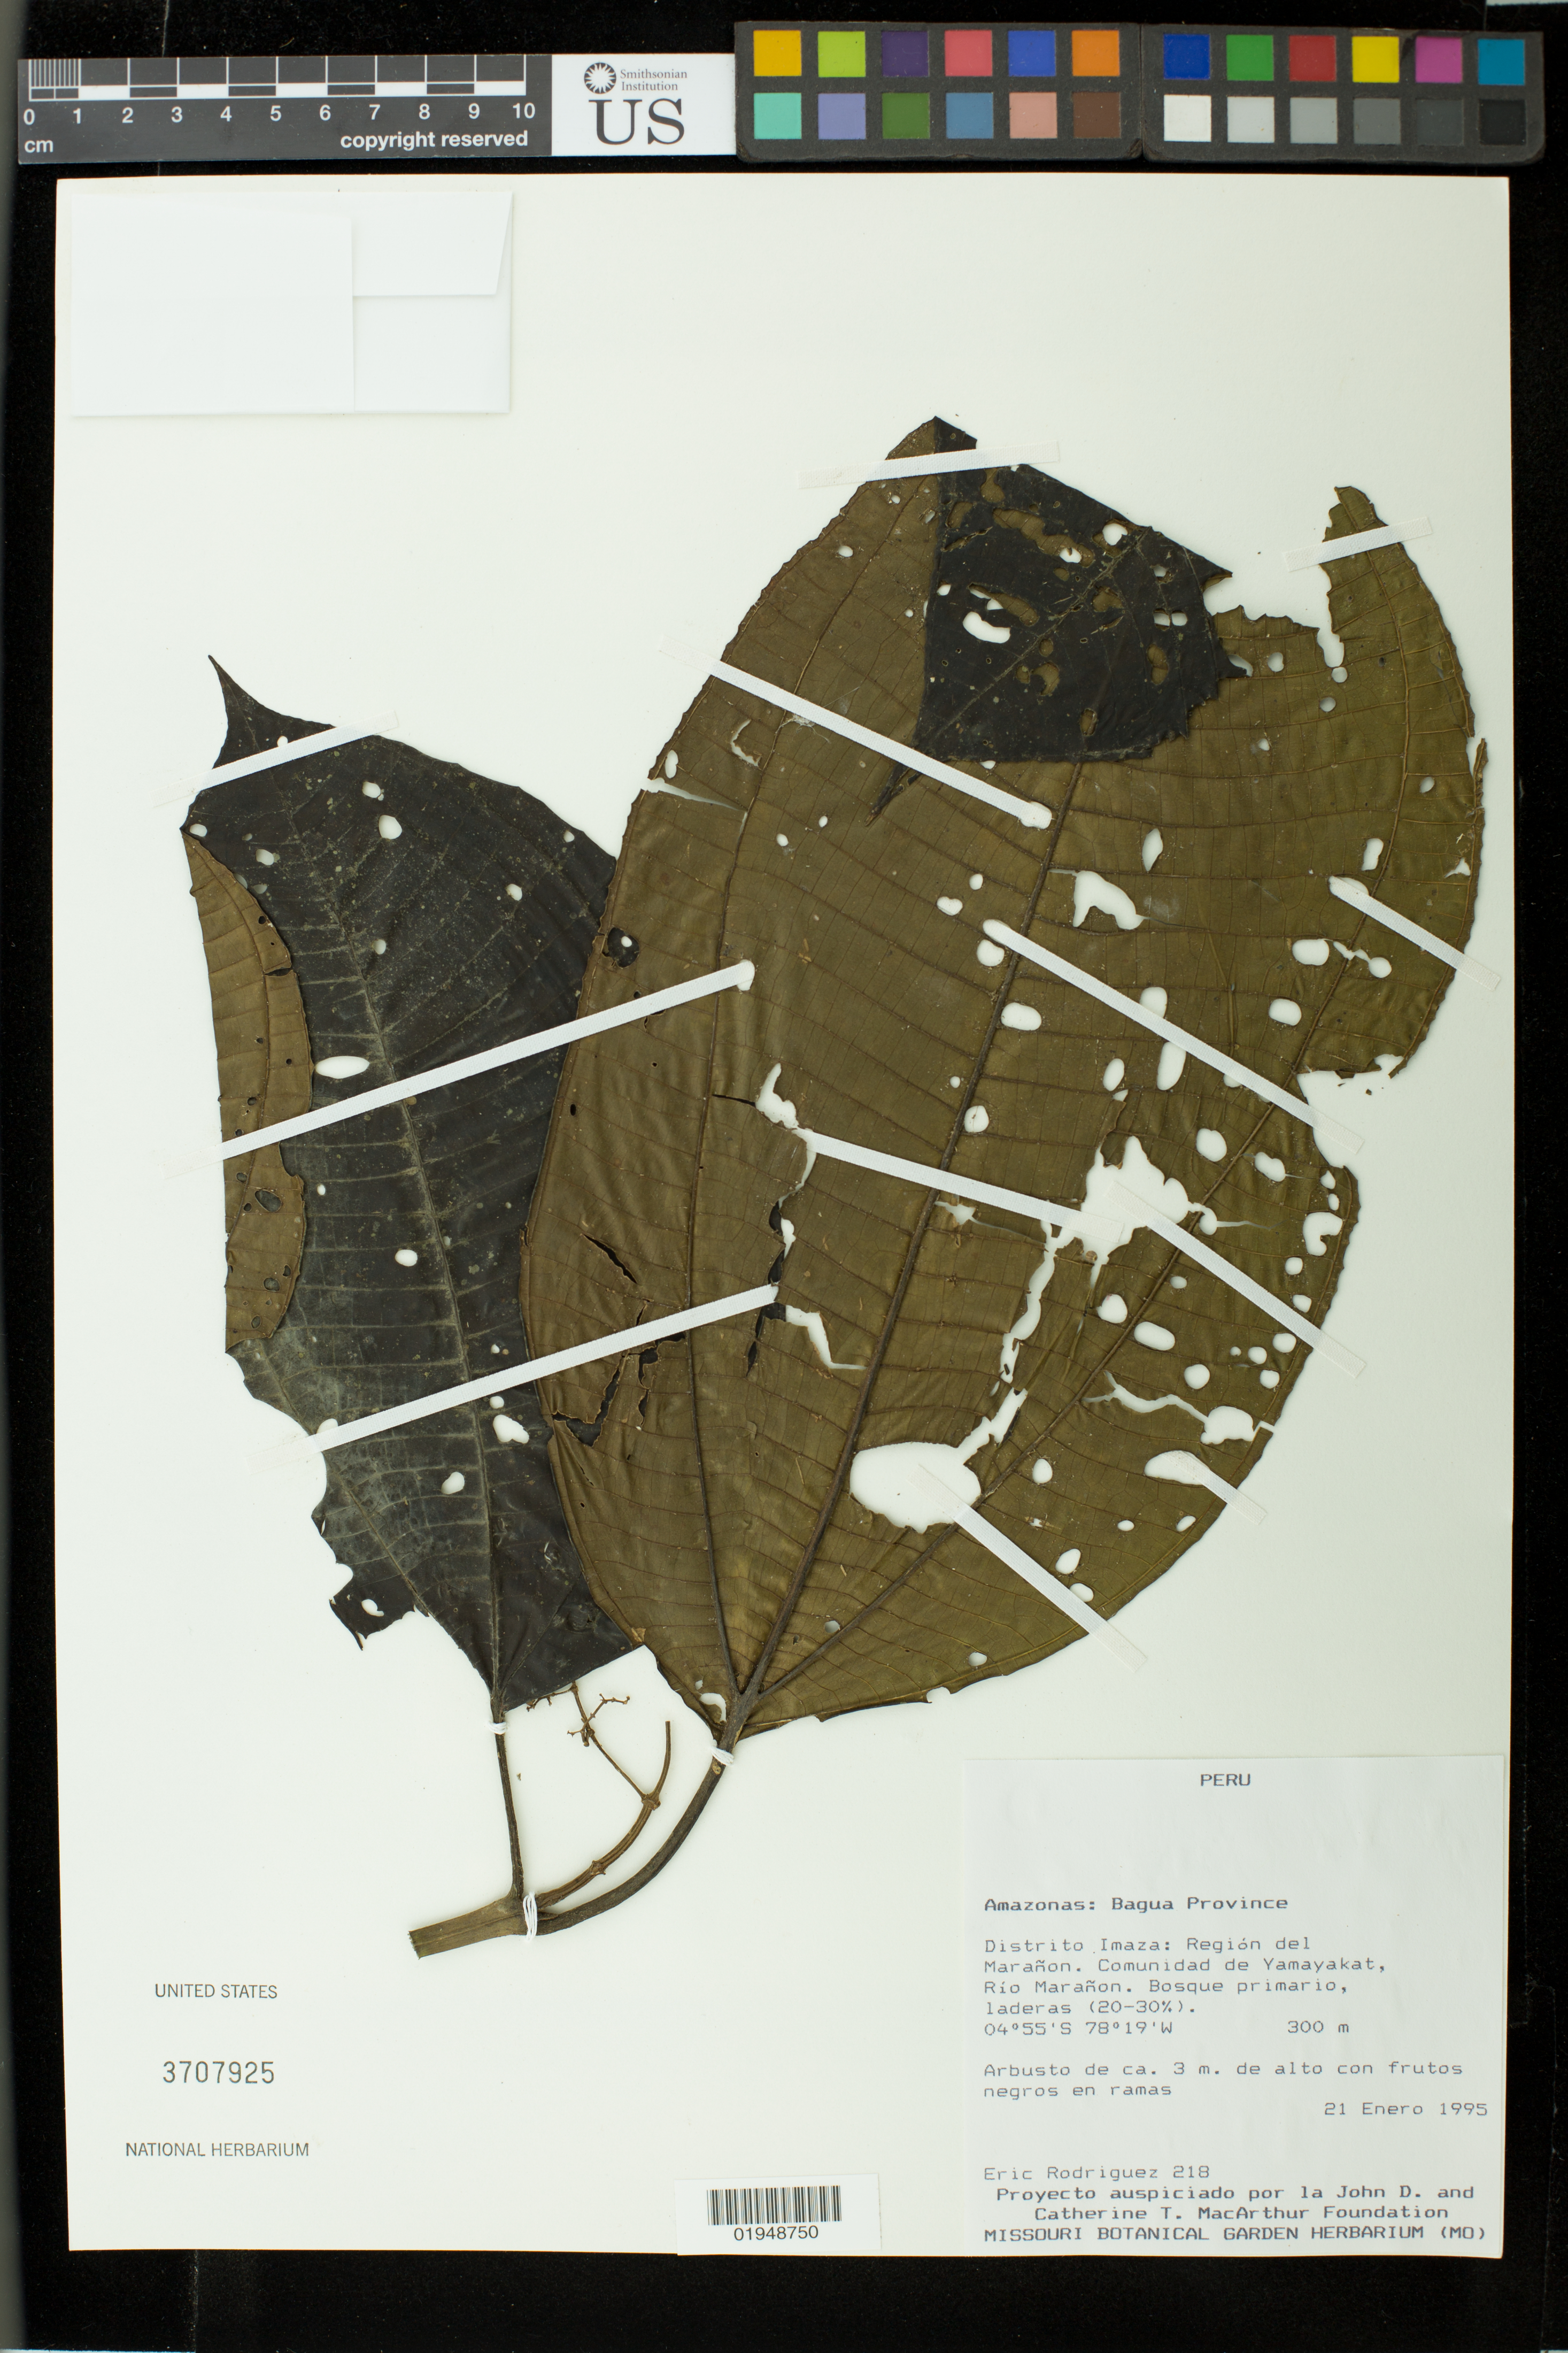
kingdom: Plantae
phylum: Tracheophyta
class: Magnoliopsida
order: Myrtales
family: Melastomataceae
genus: Miconia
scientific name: Miconia sp.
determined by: Michelangeli, F. A.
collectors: E. Rodriguez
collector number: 218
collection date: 1995-01-21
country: Peru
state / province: Amazonas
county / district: Bagua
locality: Distrito Imaza: Region del Marañón. Comindad de Yamayakat, Rio Marañón.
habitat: Bosque primario laderas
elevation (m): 300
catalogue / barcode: US 3707925